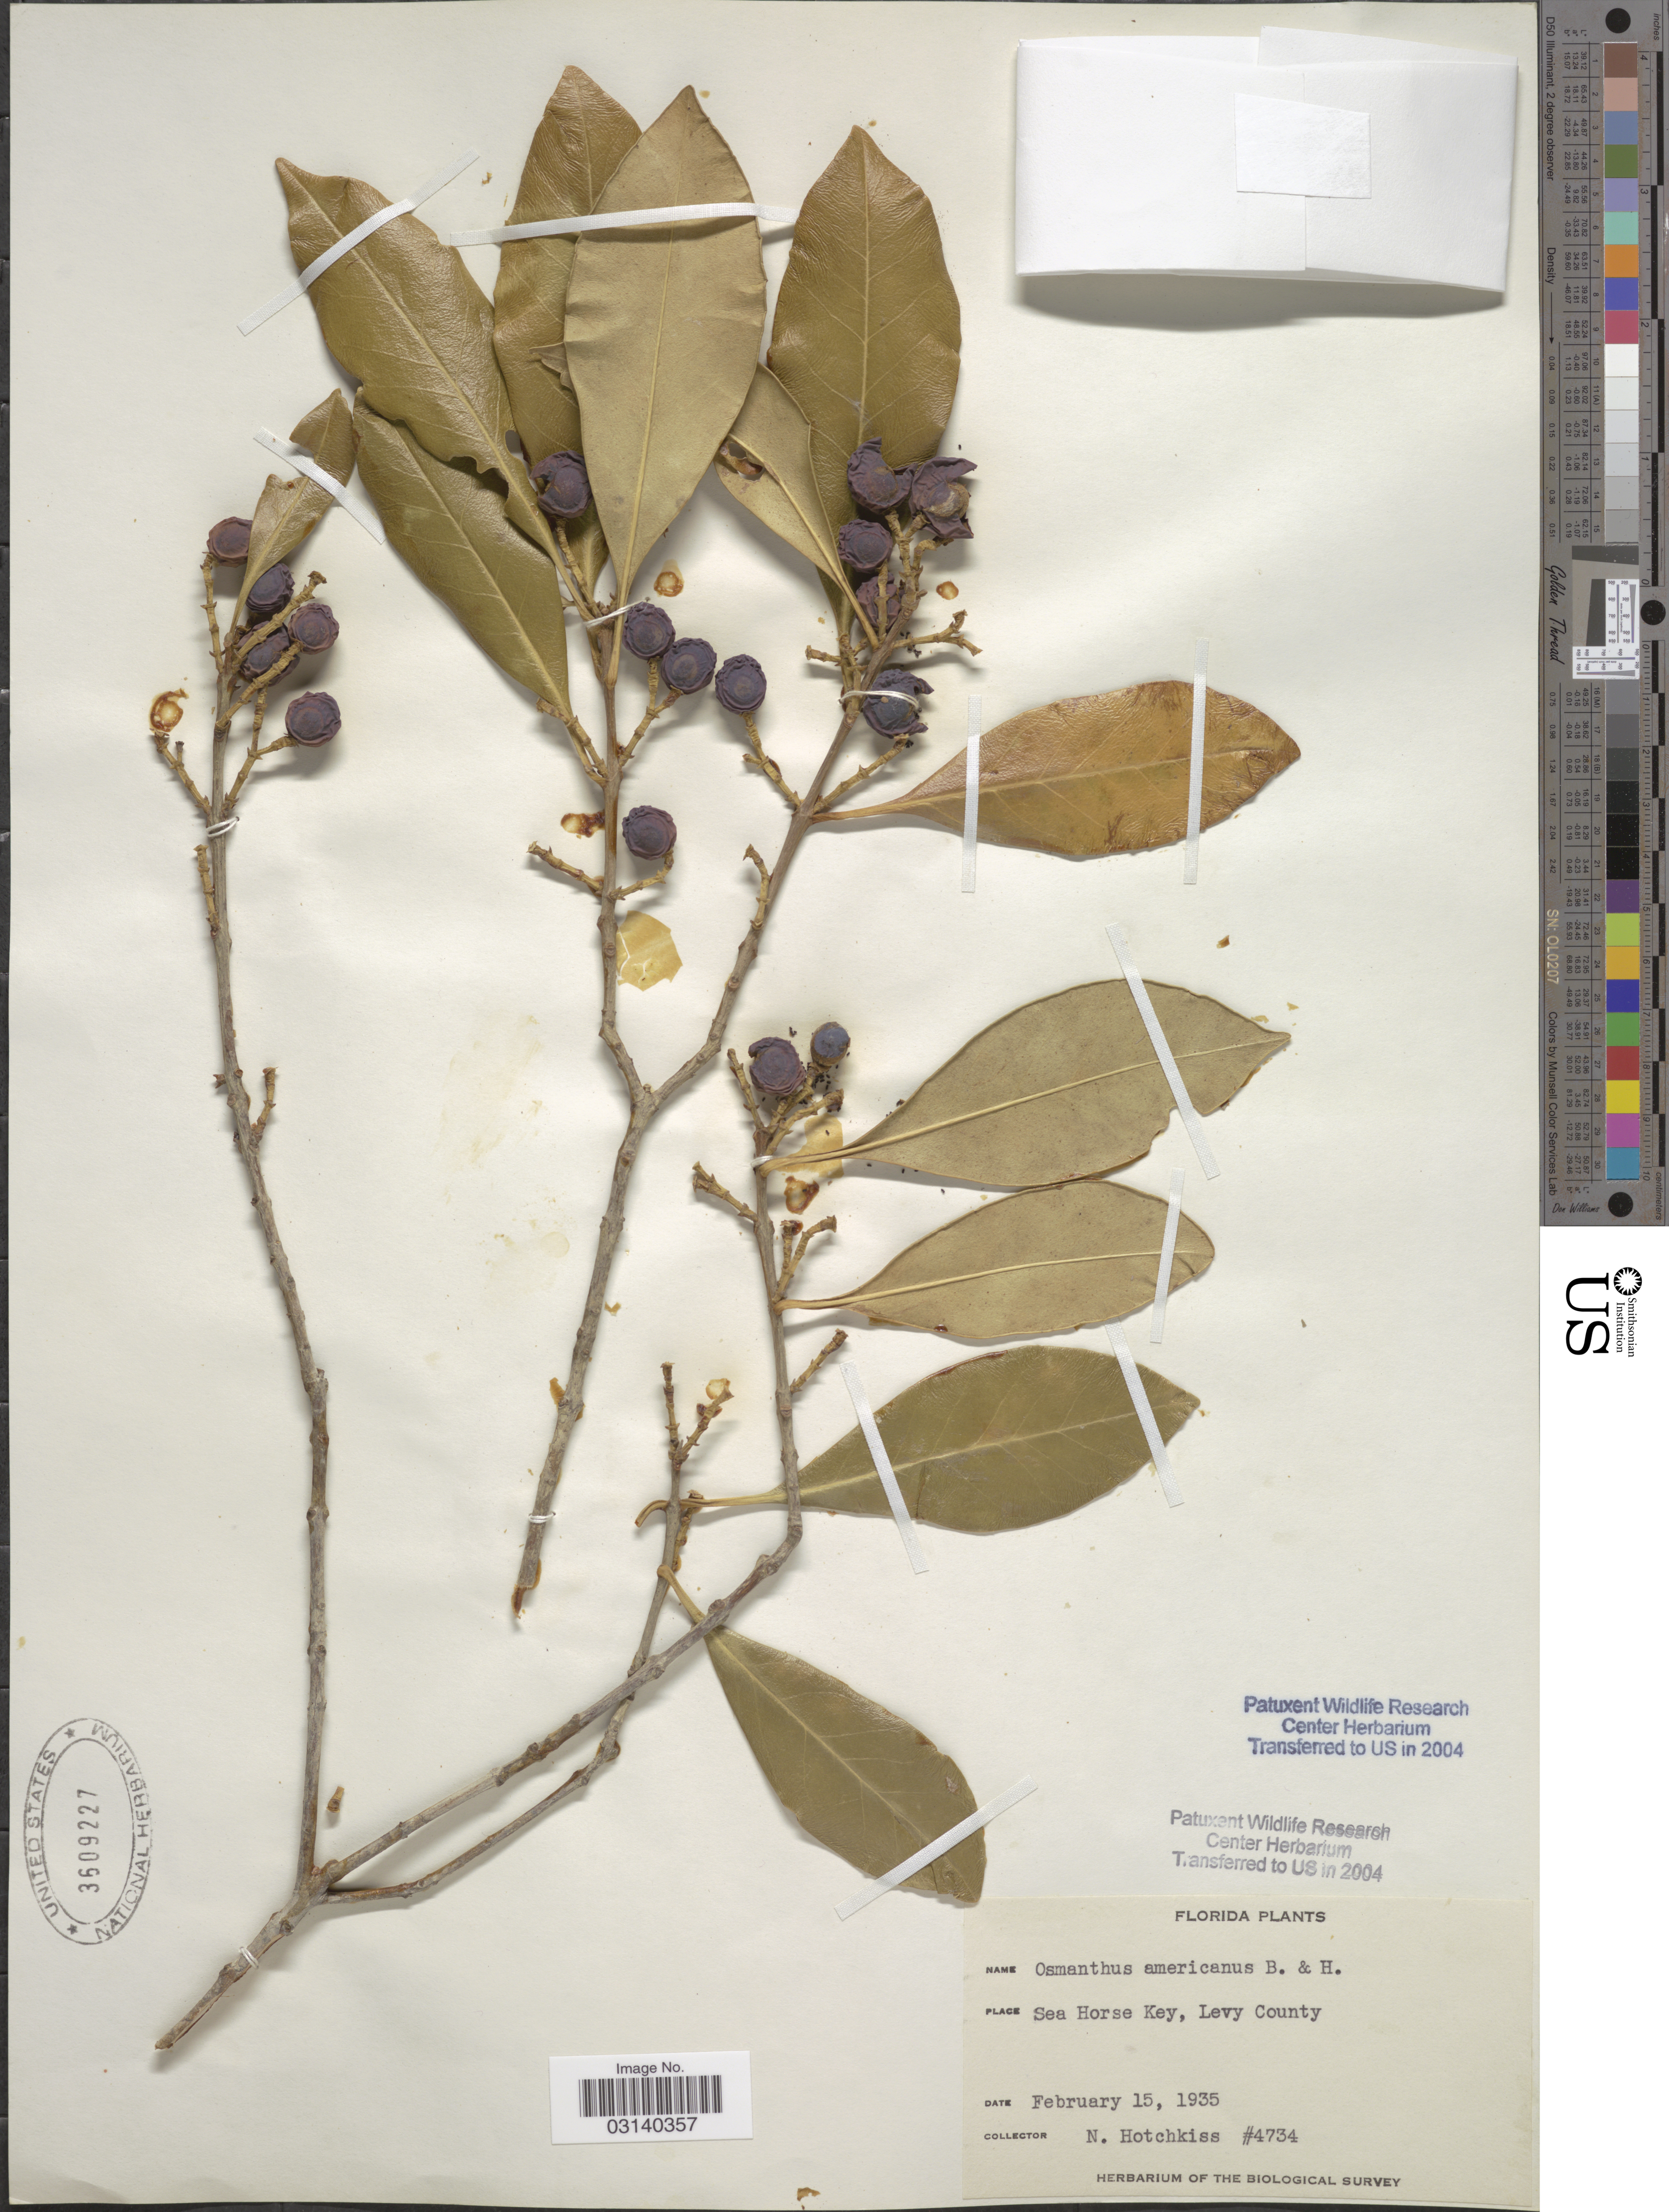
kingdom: Plantae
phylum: Tracheophyta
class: Magnoliopsida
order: Lamiales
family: Oleaceae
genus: Osmanthus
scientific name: Osmanthus americanus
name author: (L.) A. Gray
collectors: N. Hotchkiss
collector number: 4734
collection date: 1935-02-15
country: United States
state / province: Florida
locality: Sea Horse Key, Levy County.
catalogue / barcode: US 3609227